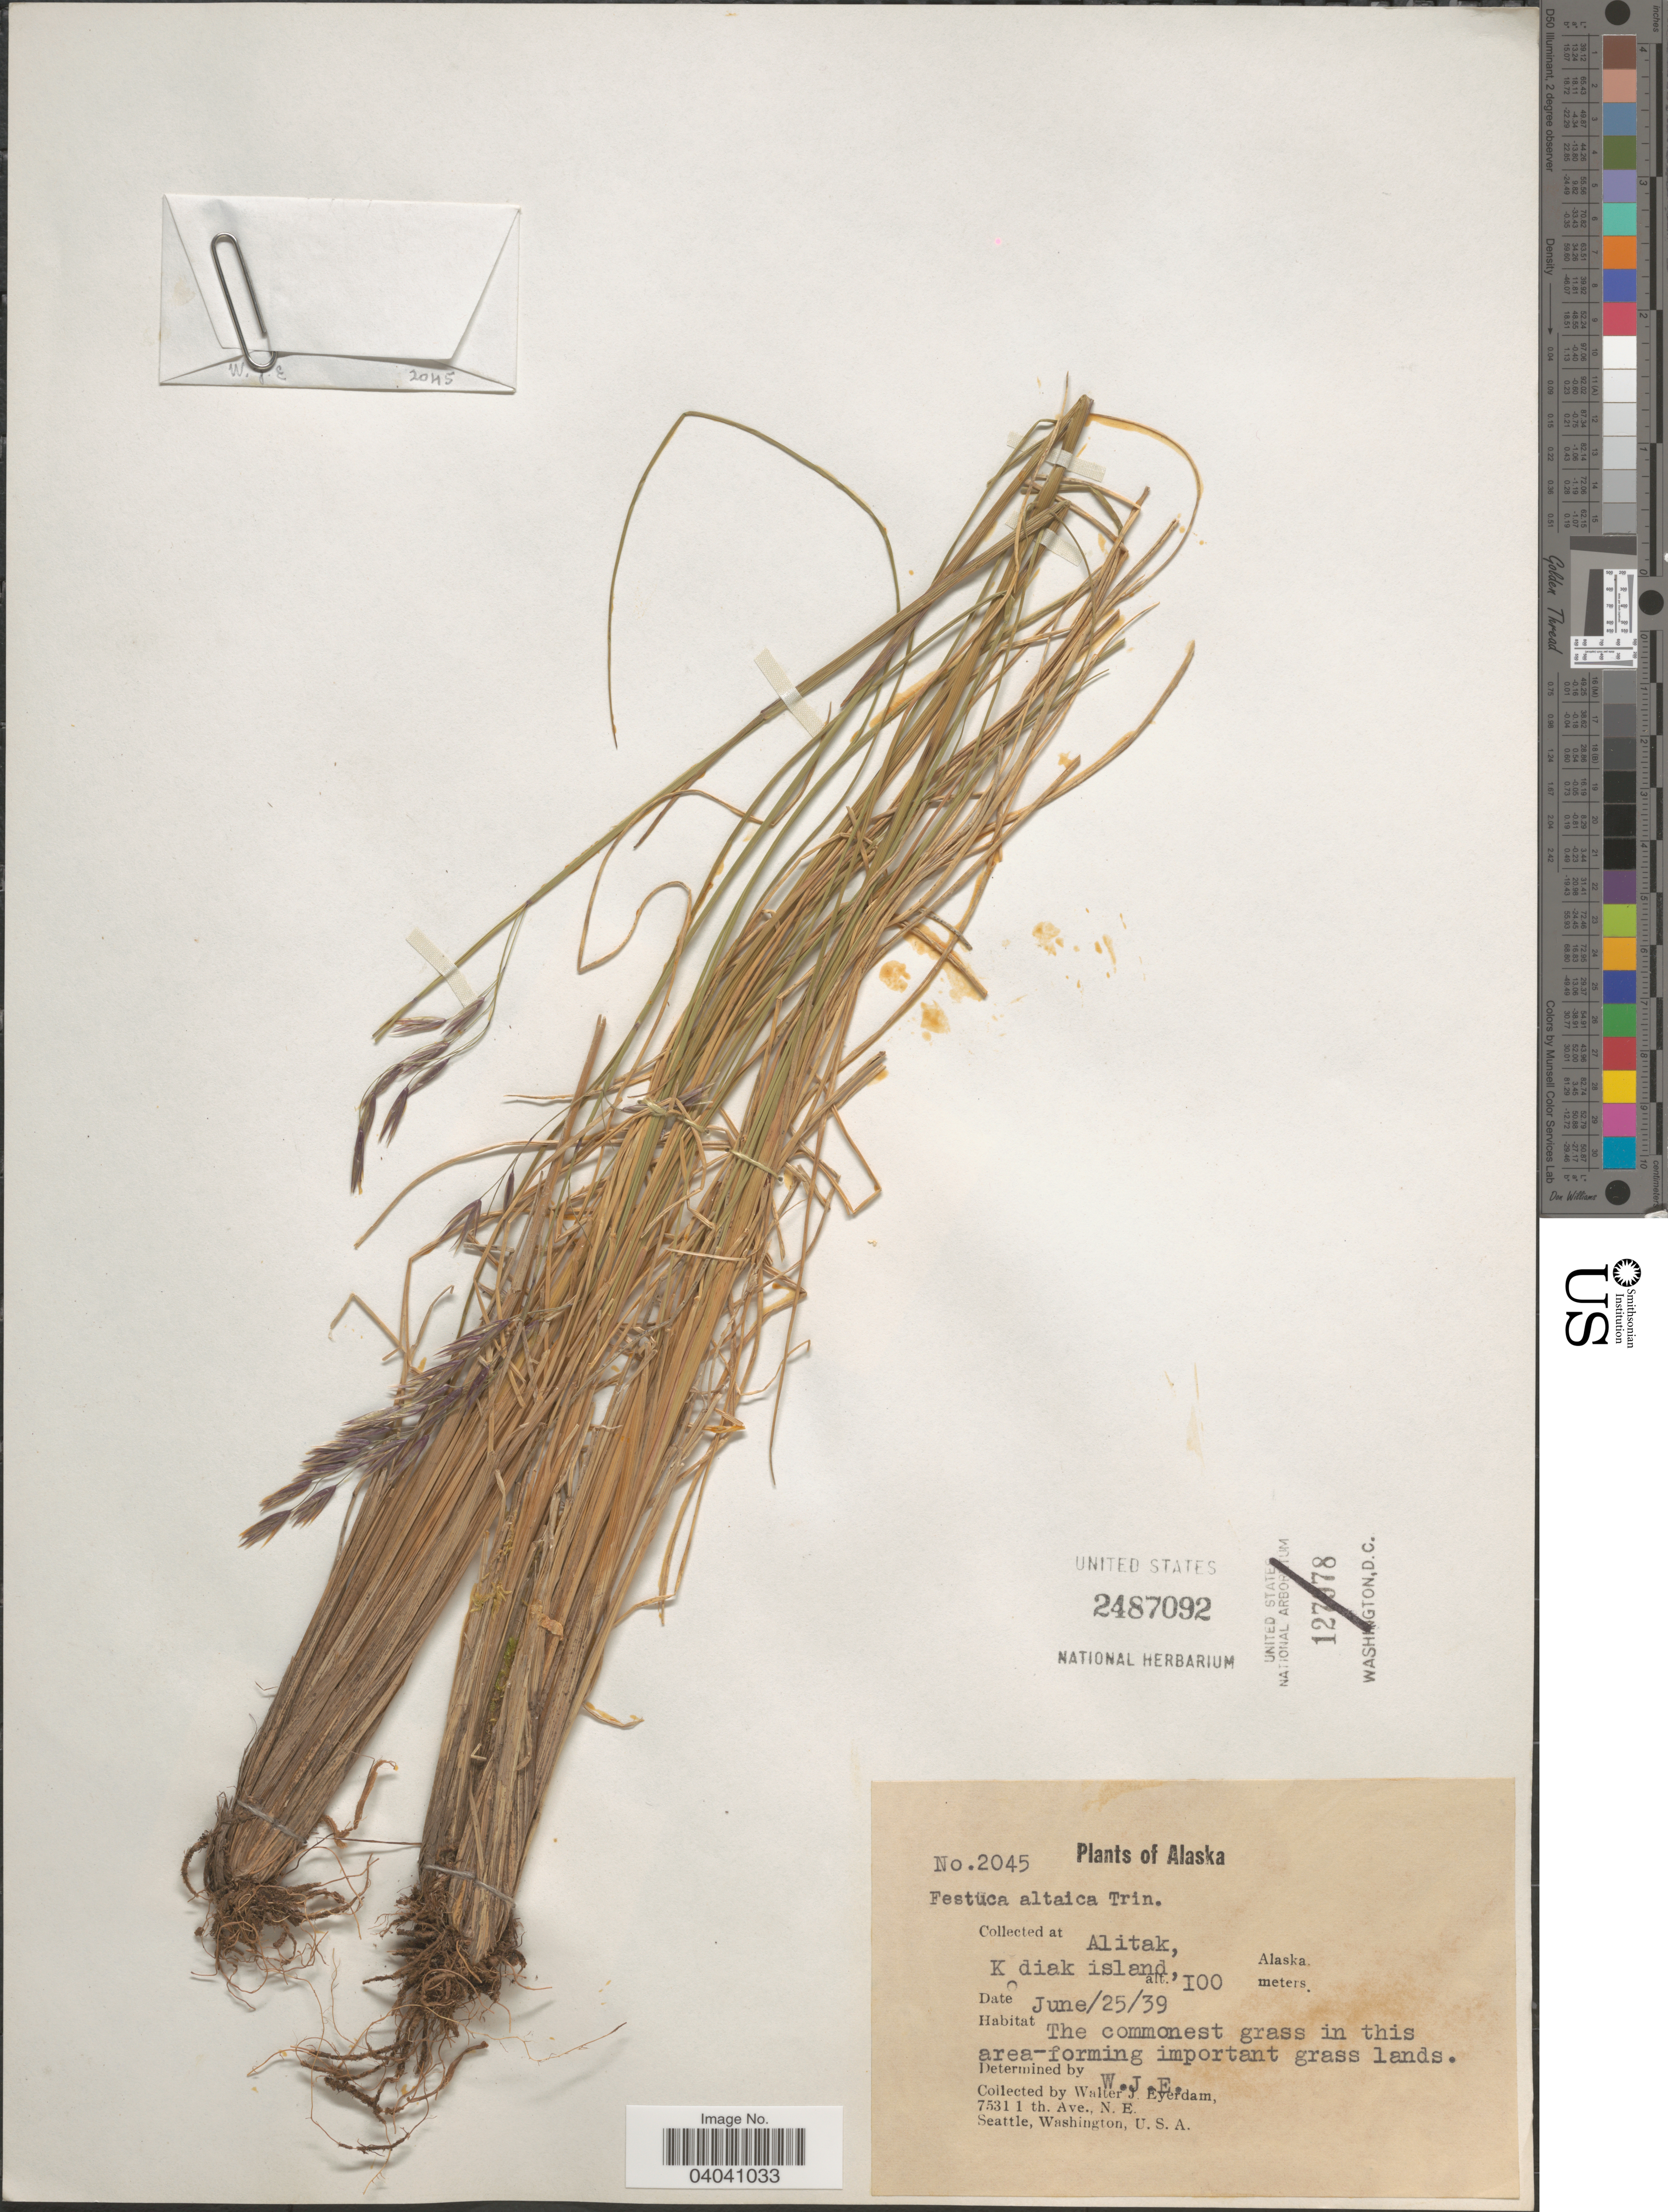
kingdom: Plantae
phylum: Tracheophyta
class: Liliopsida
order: Poales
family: Poaceae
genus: Festuca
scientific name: Festuca altaica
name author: Trin.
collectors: W. J. Eyerdam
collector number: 2045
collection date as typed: Transcribed d/m/y: 25/6/39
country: United States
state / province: Alaska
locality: Alitak, Kodiak island.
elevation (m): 100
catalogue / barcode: US 2487092